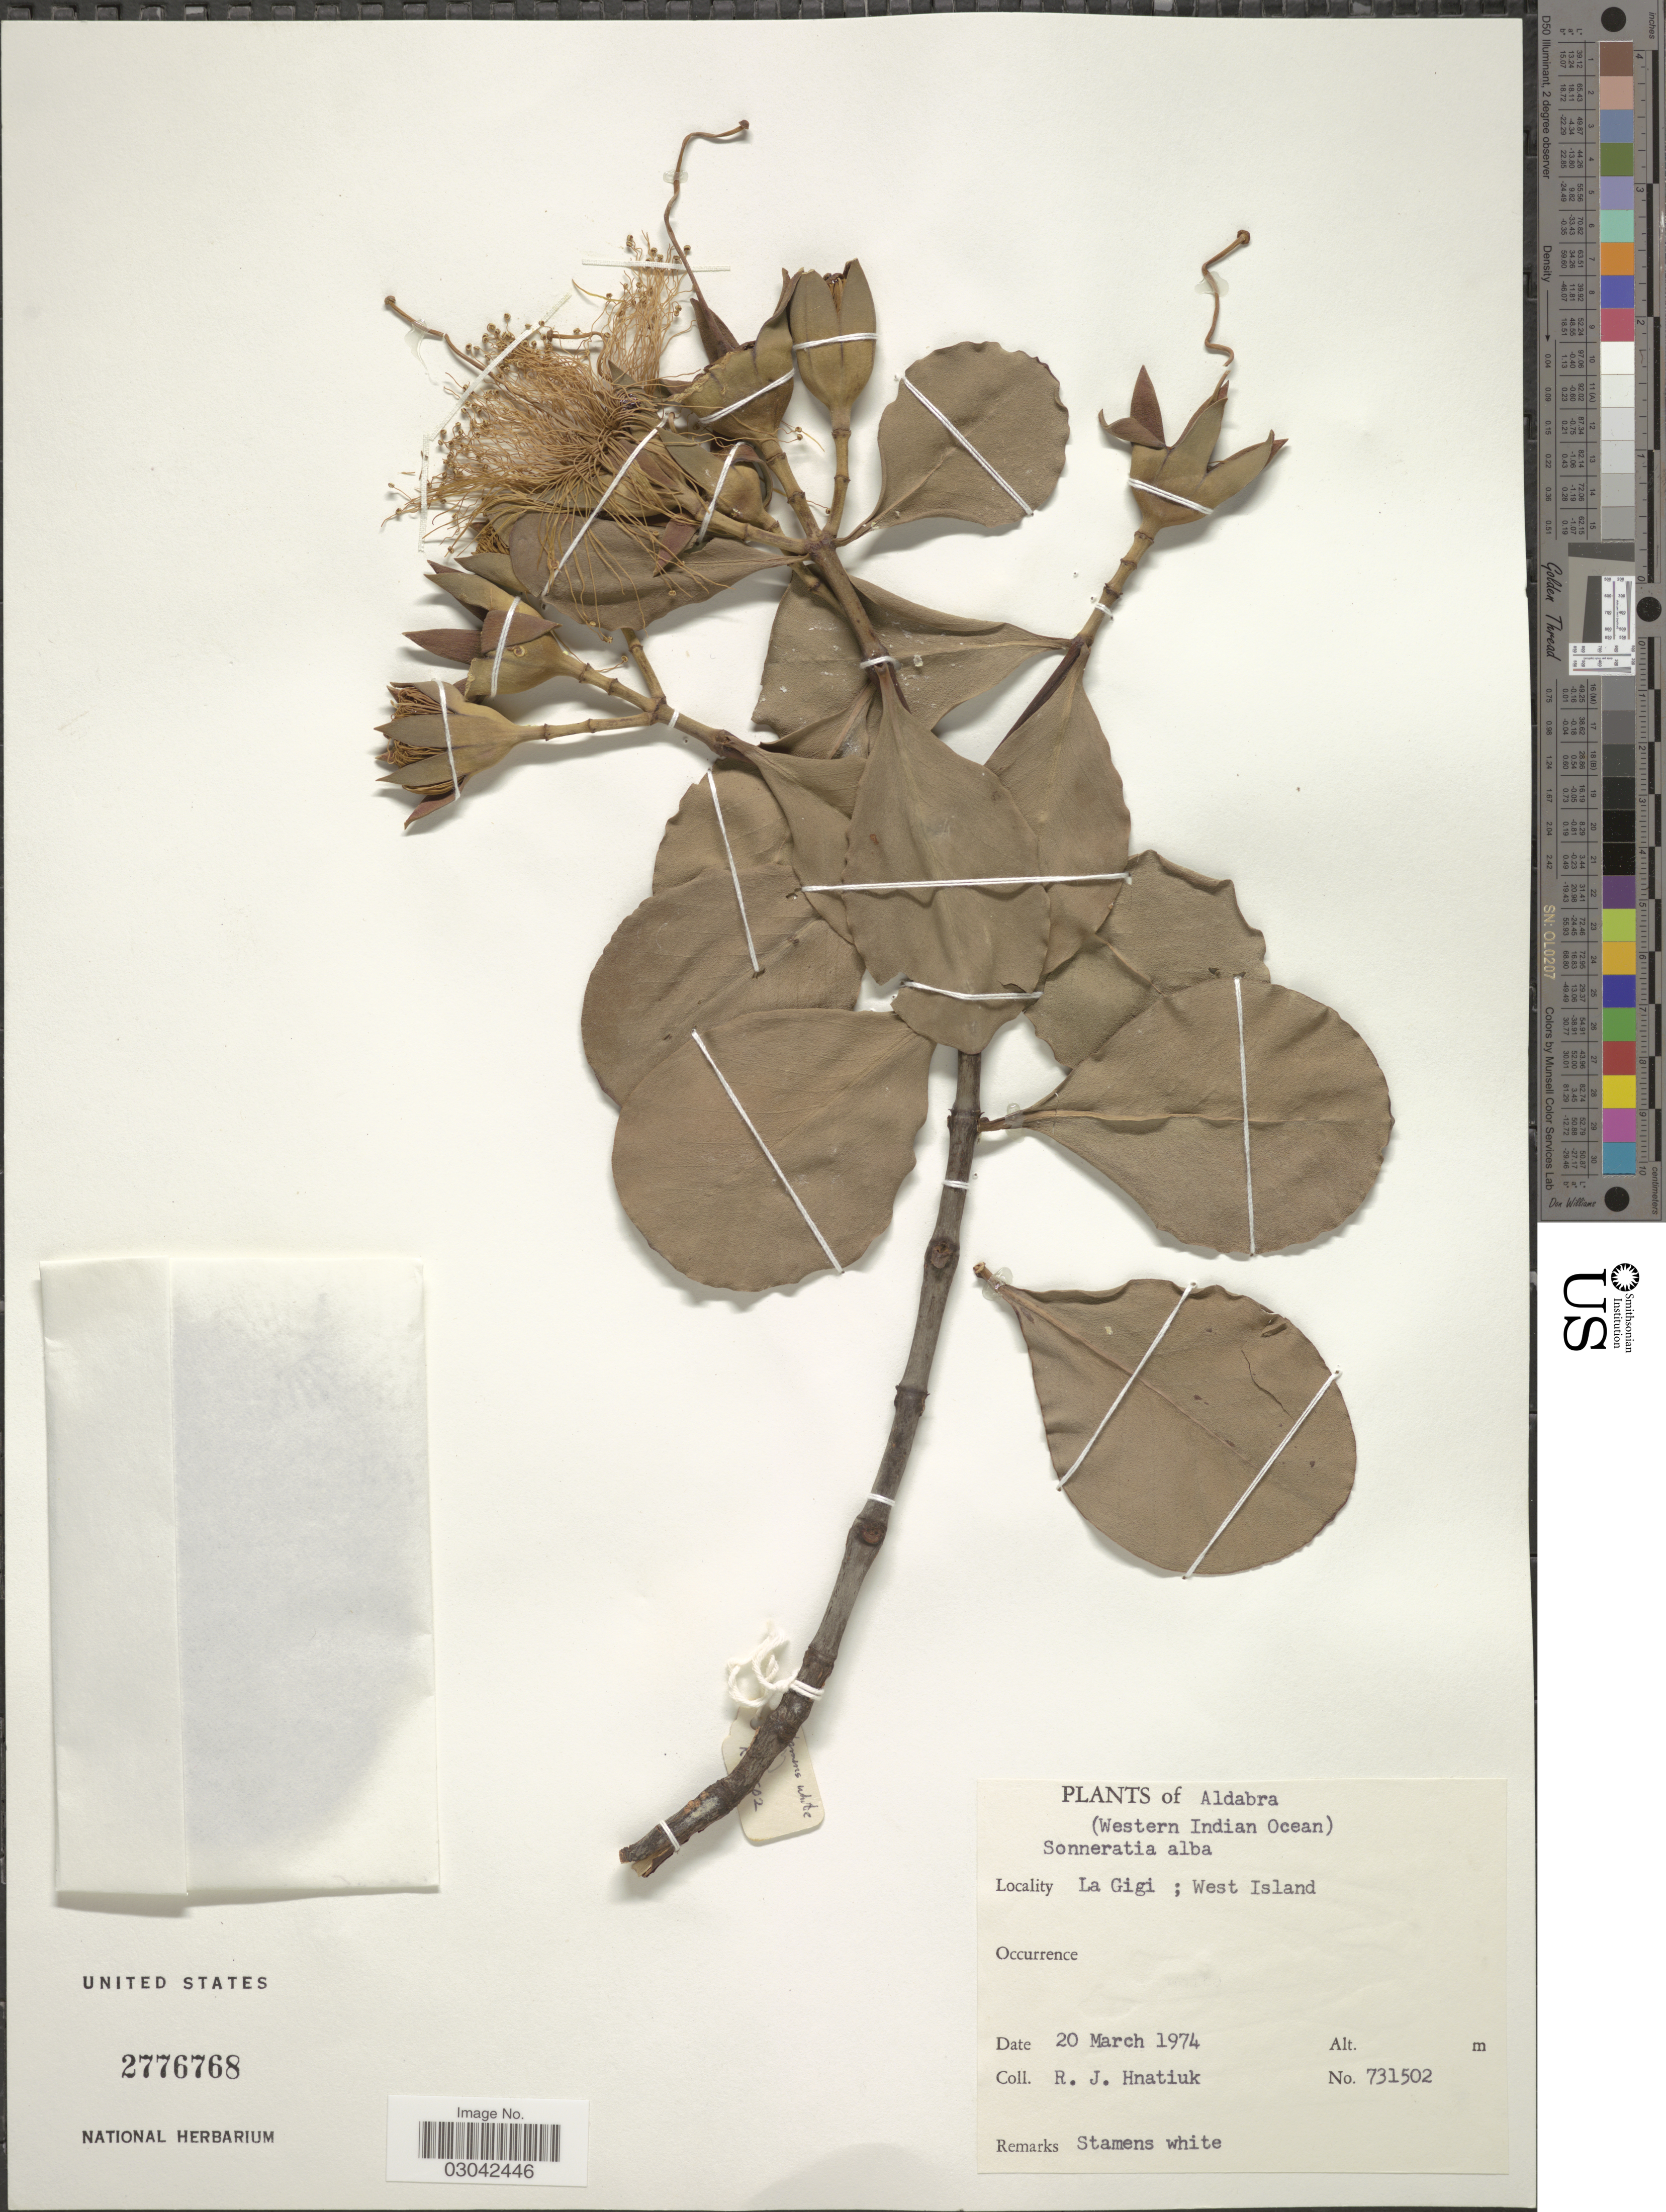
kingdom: Plantae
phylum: Tracheophyta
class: Magnoliopsida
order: Myrtales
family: Lythraceae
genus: Sonneratia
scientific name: Sonneratia alba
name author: Sm.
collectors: R. Hnatiuk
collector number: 731502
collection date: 1974-03-20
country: Seychelles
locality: Aldabra. (Western Indian Ocean). La Gigi; West Island.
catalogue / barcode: US 2776768